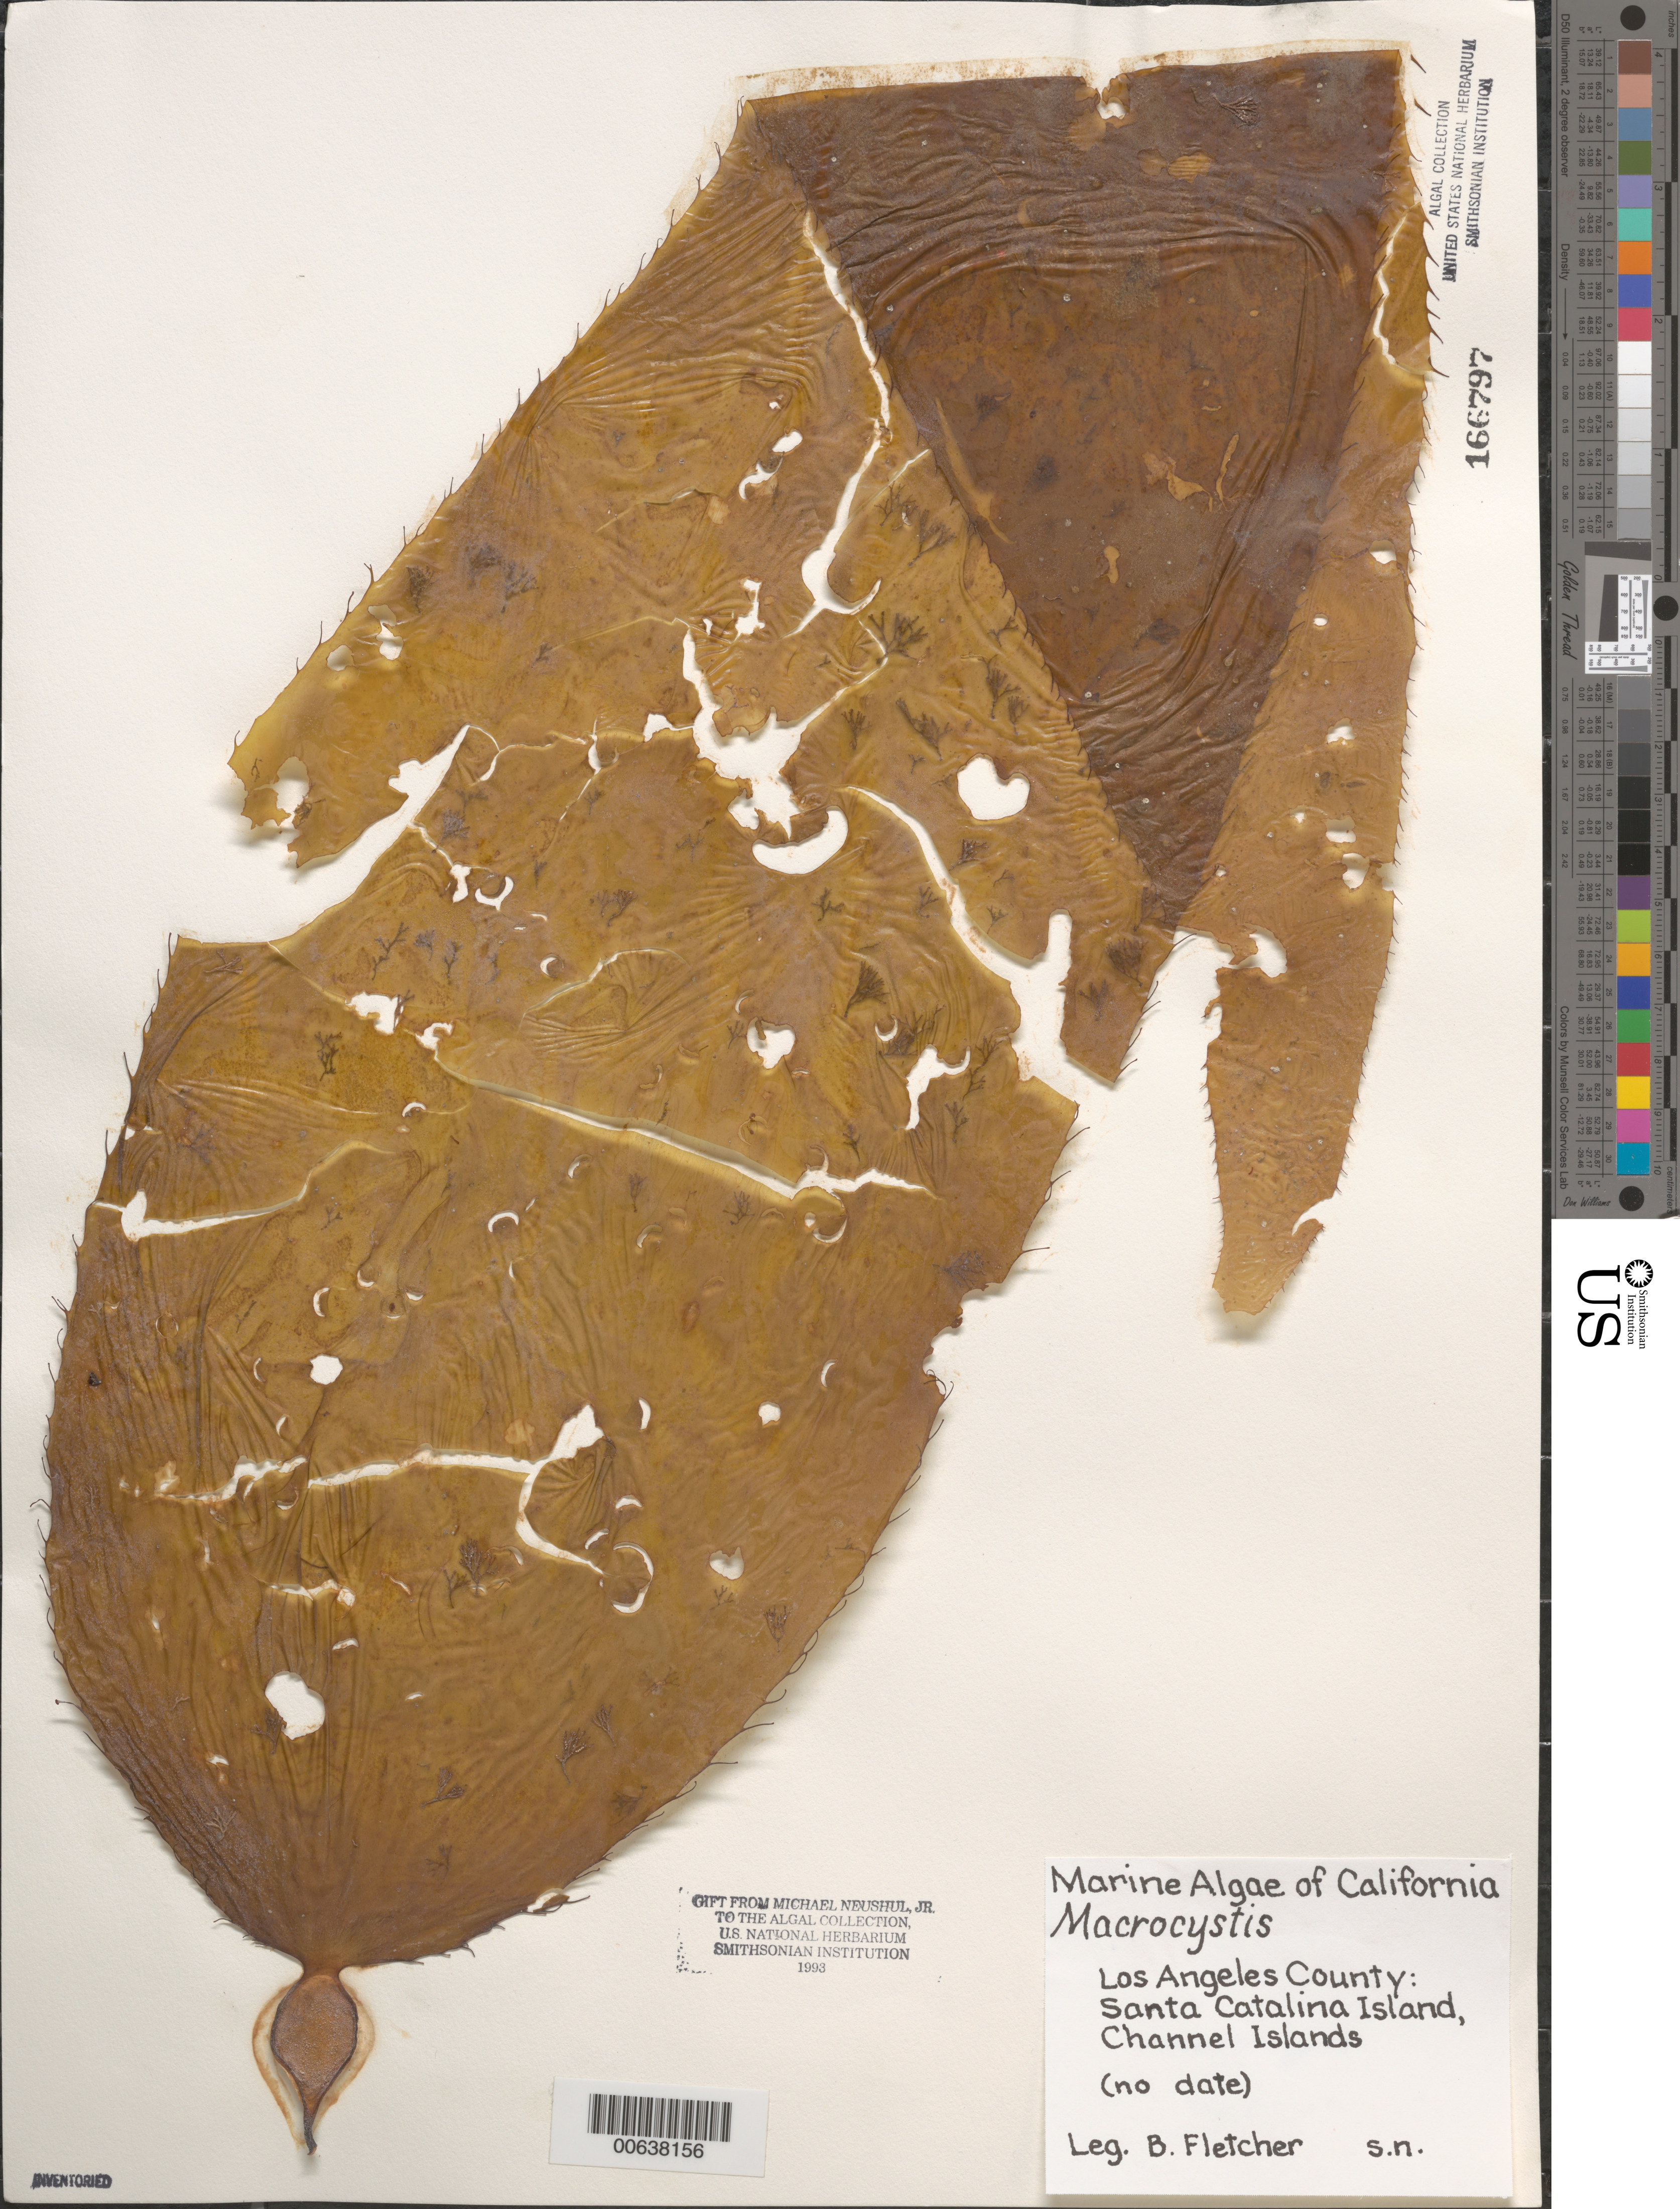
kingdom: Chromista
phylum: Ochrophyta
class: Phaeophyceae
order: Laminariales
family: Laminariaceae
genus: Macrocystis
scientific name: Macrocystis sp.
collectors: B. Fletcher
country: United States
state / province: California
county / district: Los Angeles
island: Santa Catalina Island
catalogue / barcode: US 166797